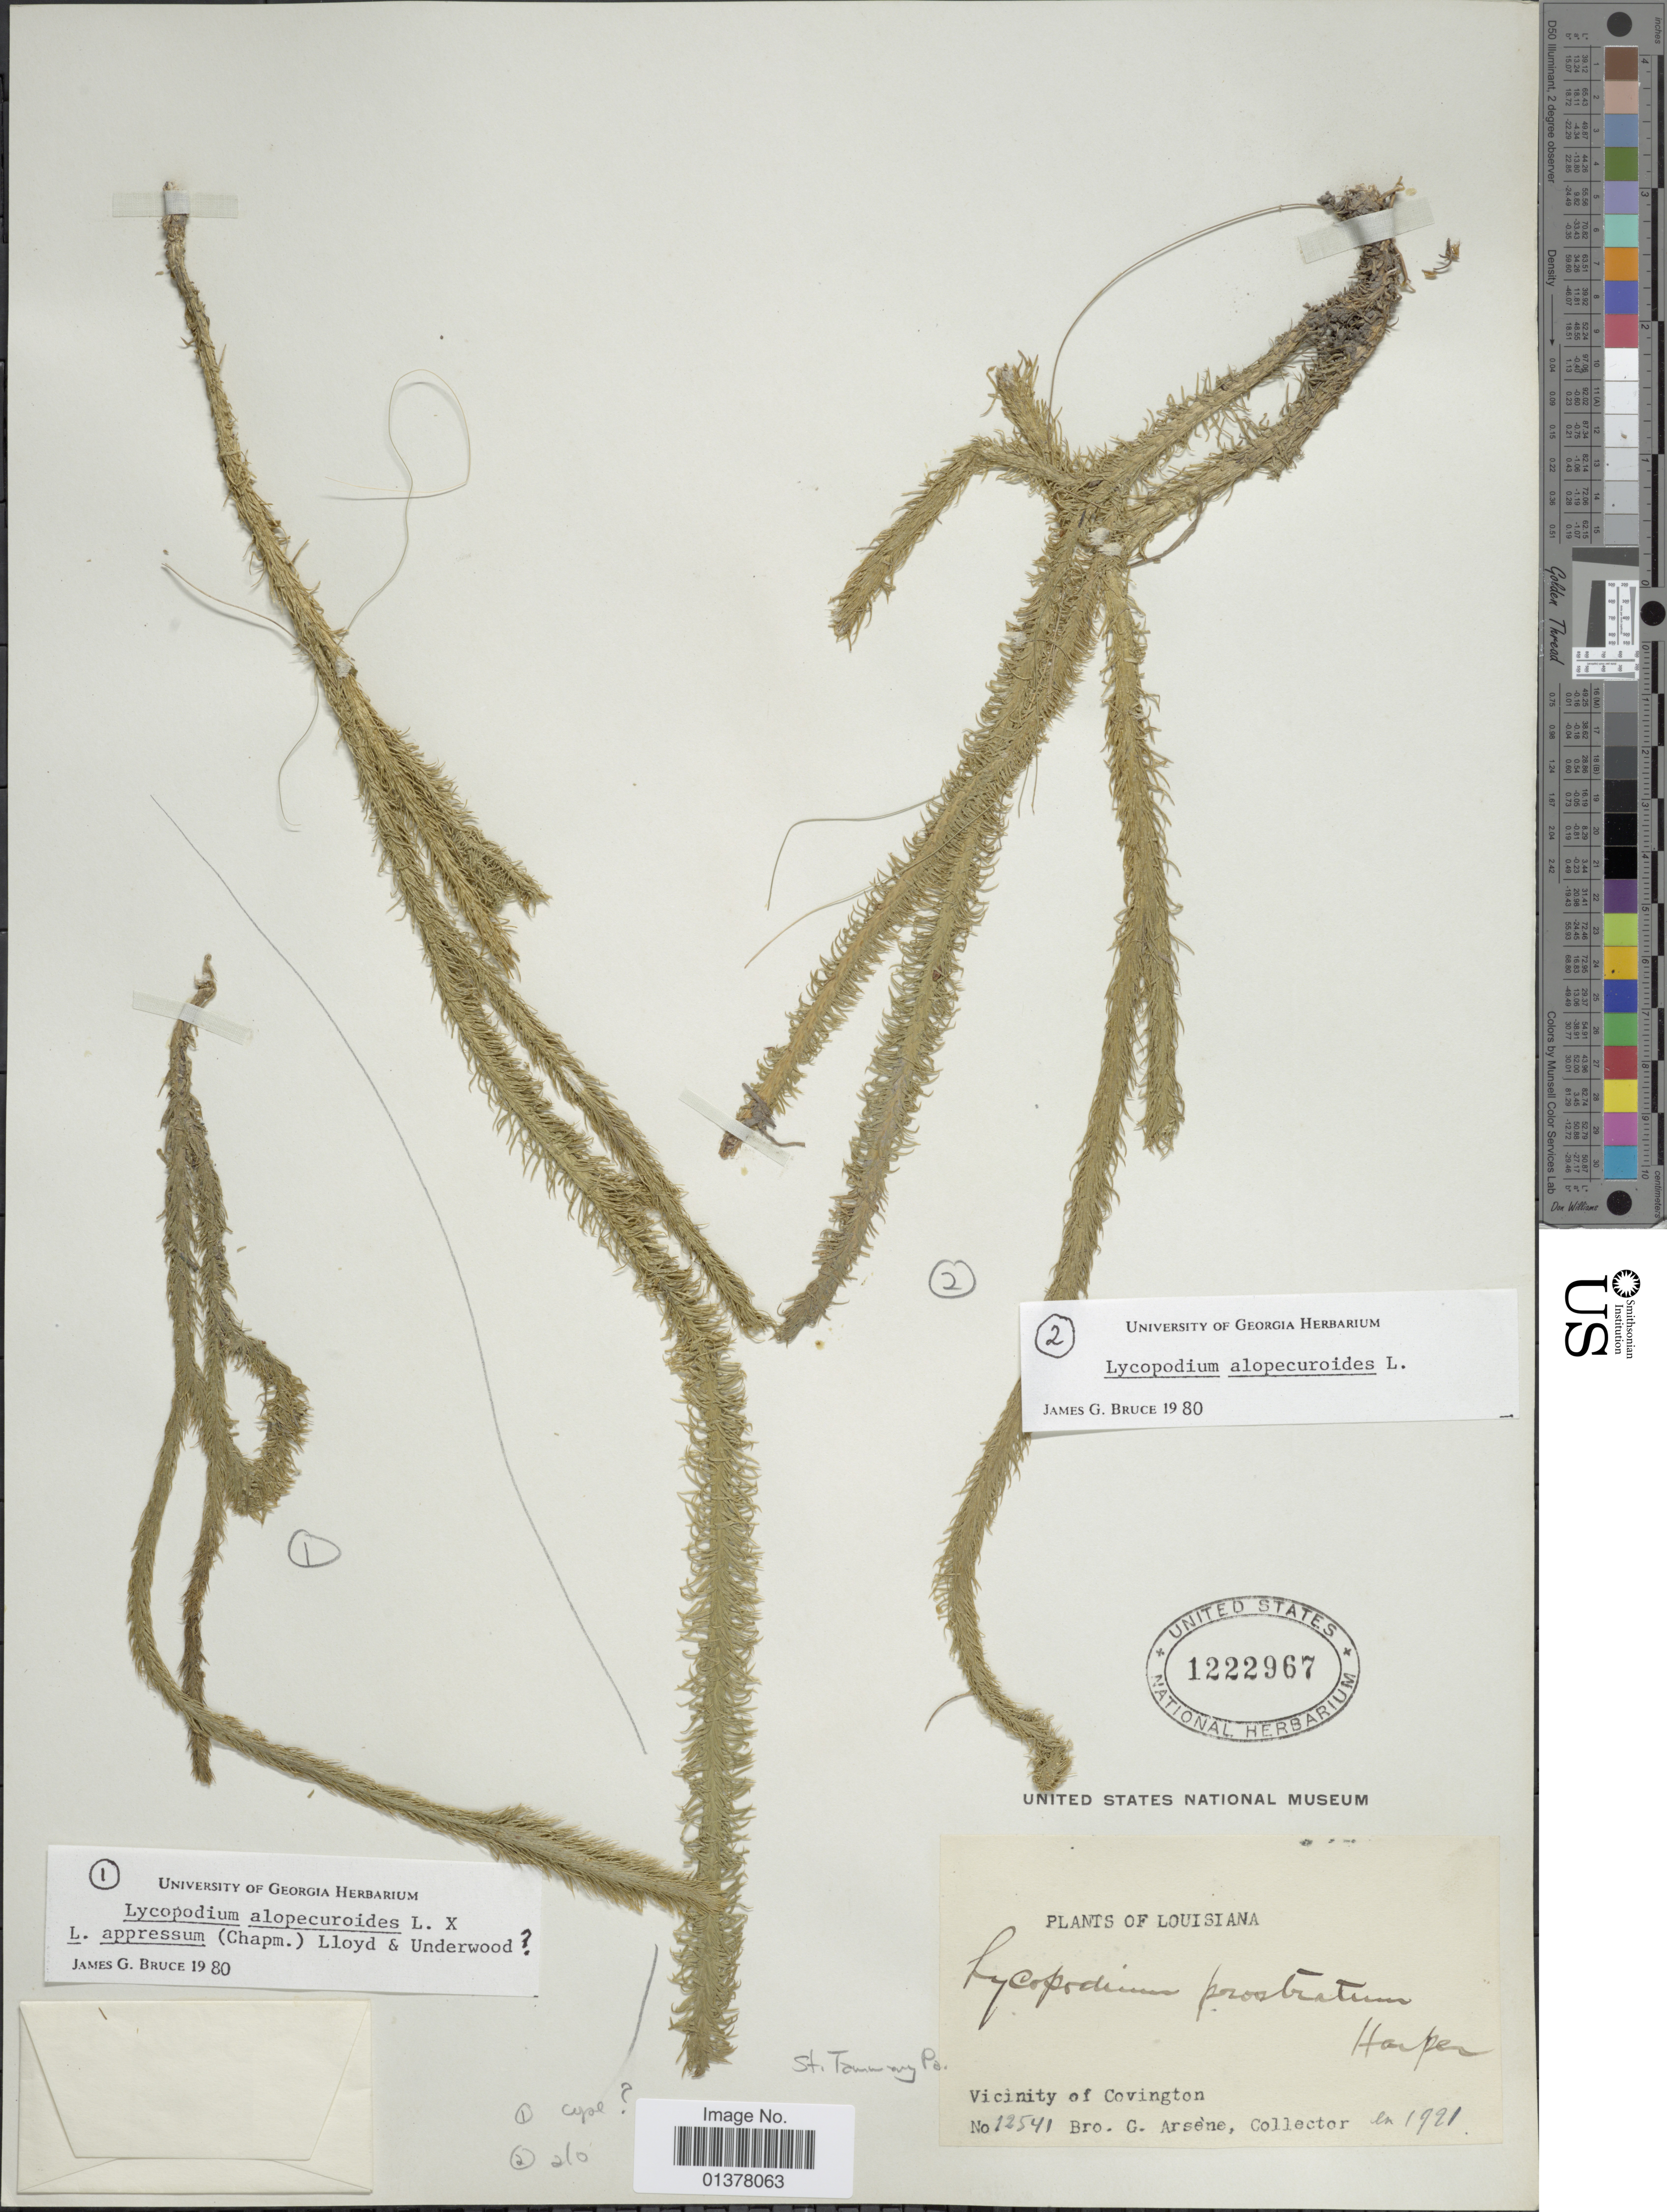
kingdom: Plantae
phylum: Tracheophyta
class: Lycopodiopsida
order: Lycopodiales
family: Lycopodiaceae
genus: Lycopodiella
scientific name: Lycopodiella alopecuroides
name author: (L.) Cranfill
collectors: Bro. G. Arsène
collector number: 12541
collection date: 1921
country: United States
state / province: Louisiana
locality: Vicinity of Covington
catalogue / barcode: US 1222967